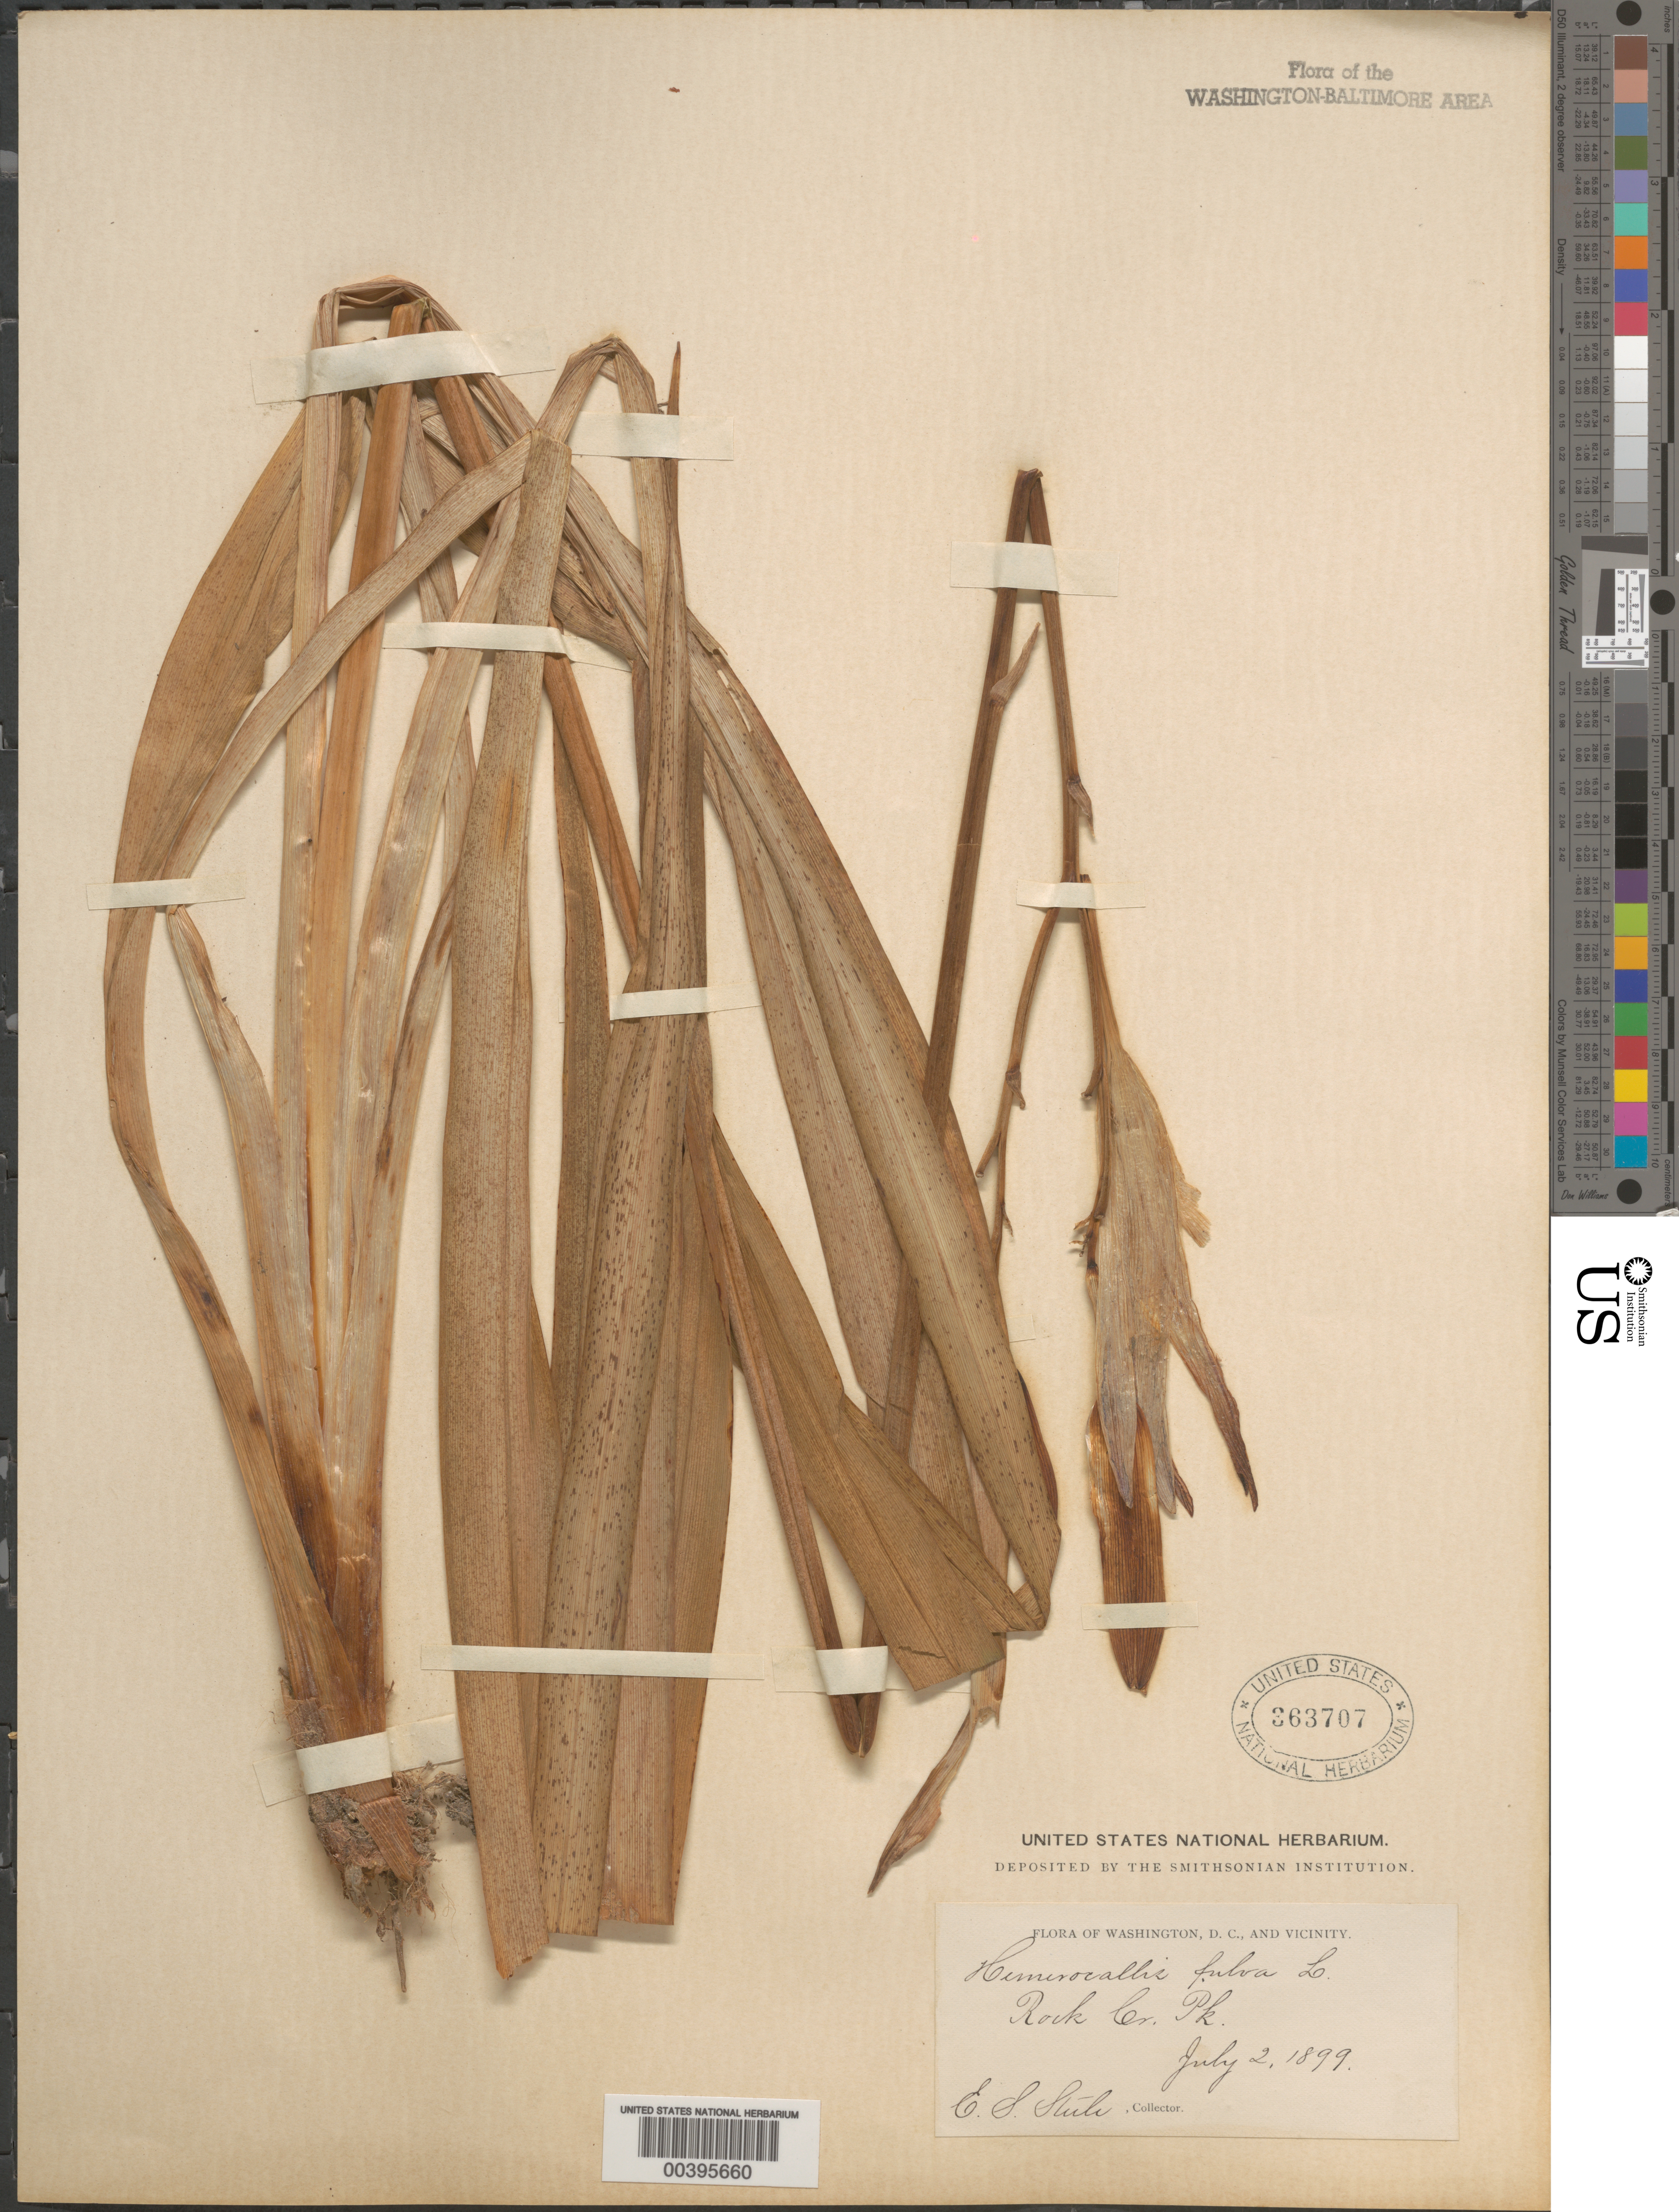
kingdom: Plantae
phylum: Tracheophyta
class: Liliopsida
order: Asparagales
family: Asphodelaceae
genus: Hemerocallis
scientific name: Hemerocallis fulva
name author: L.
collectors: E. Steele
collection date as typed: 02 Jul 1899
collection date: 1899-07-02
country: United States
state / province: District of Columbia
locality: Rock Creek Park Rock Creek Park and vicinity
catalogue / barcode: US 363707